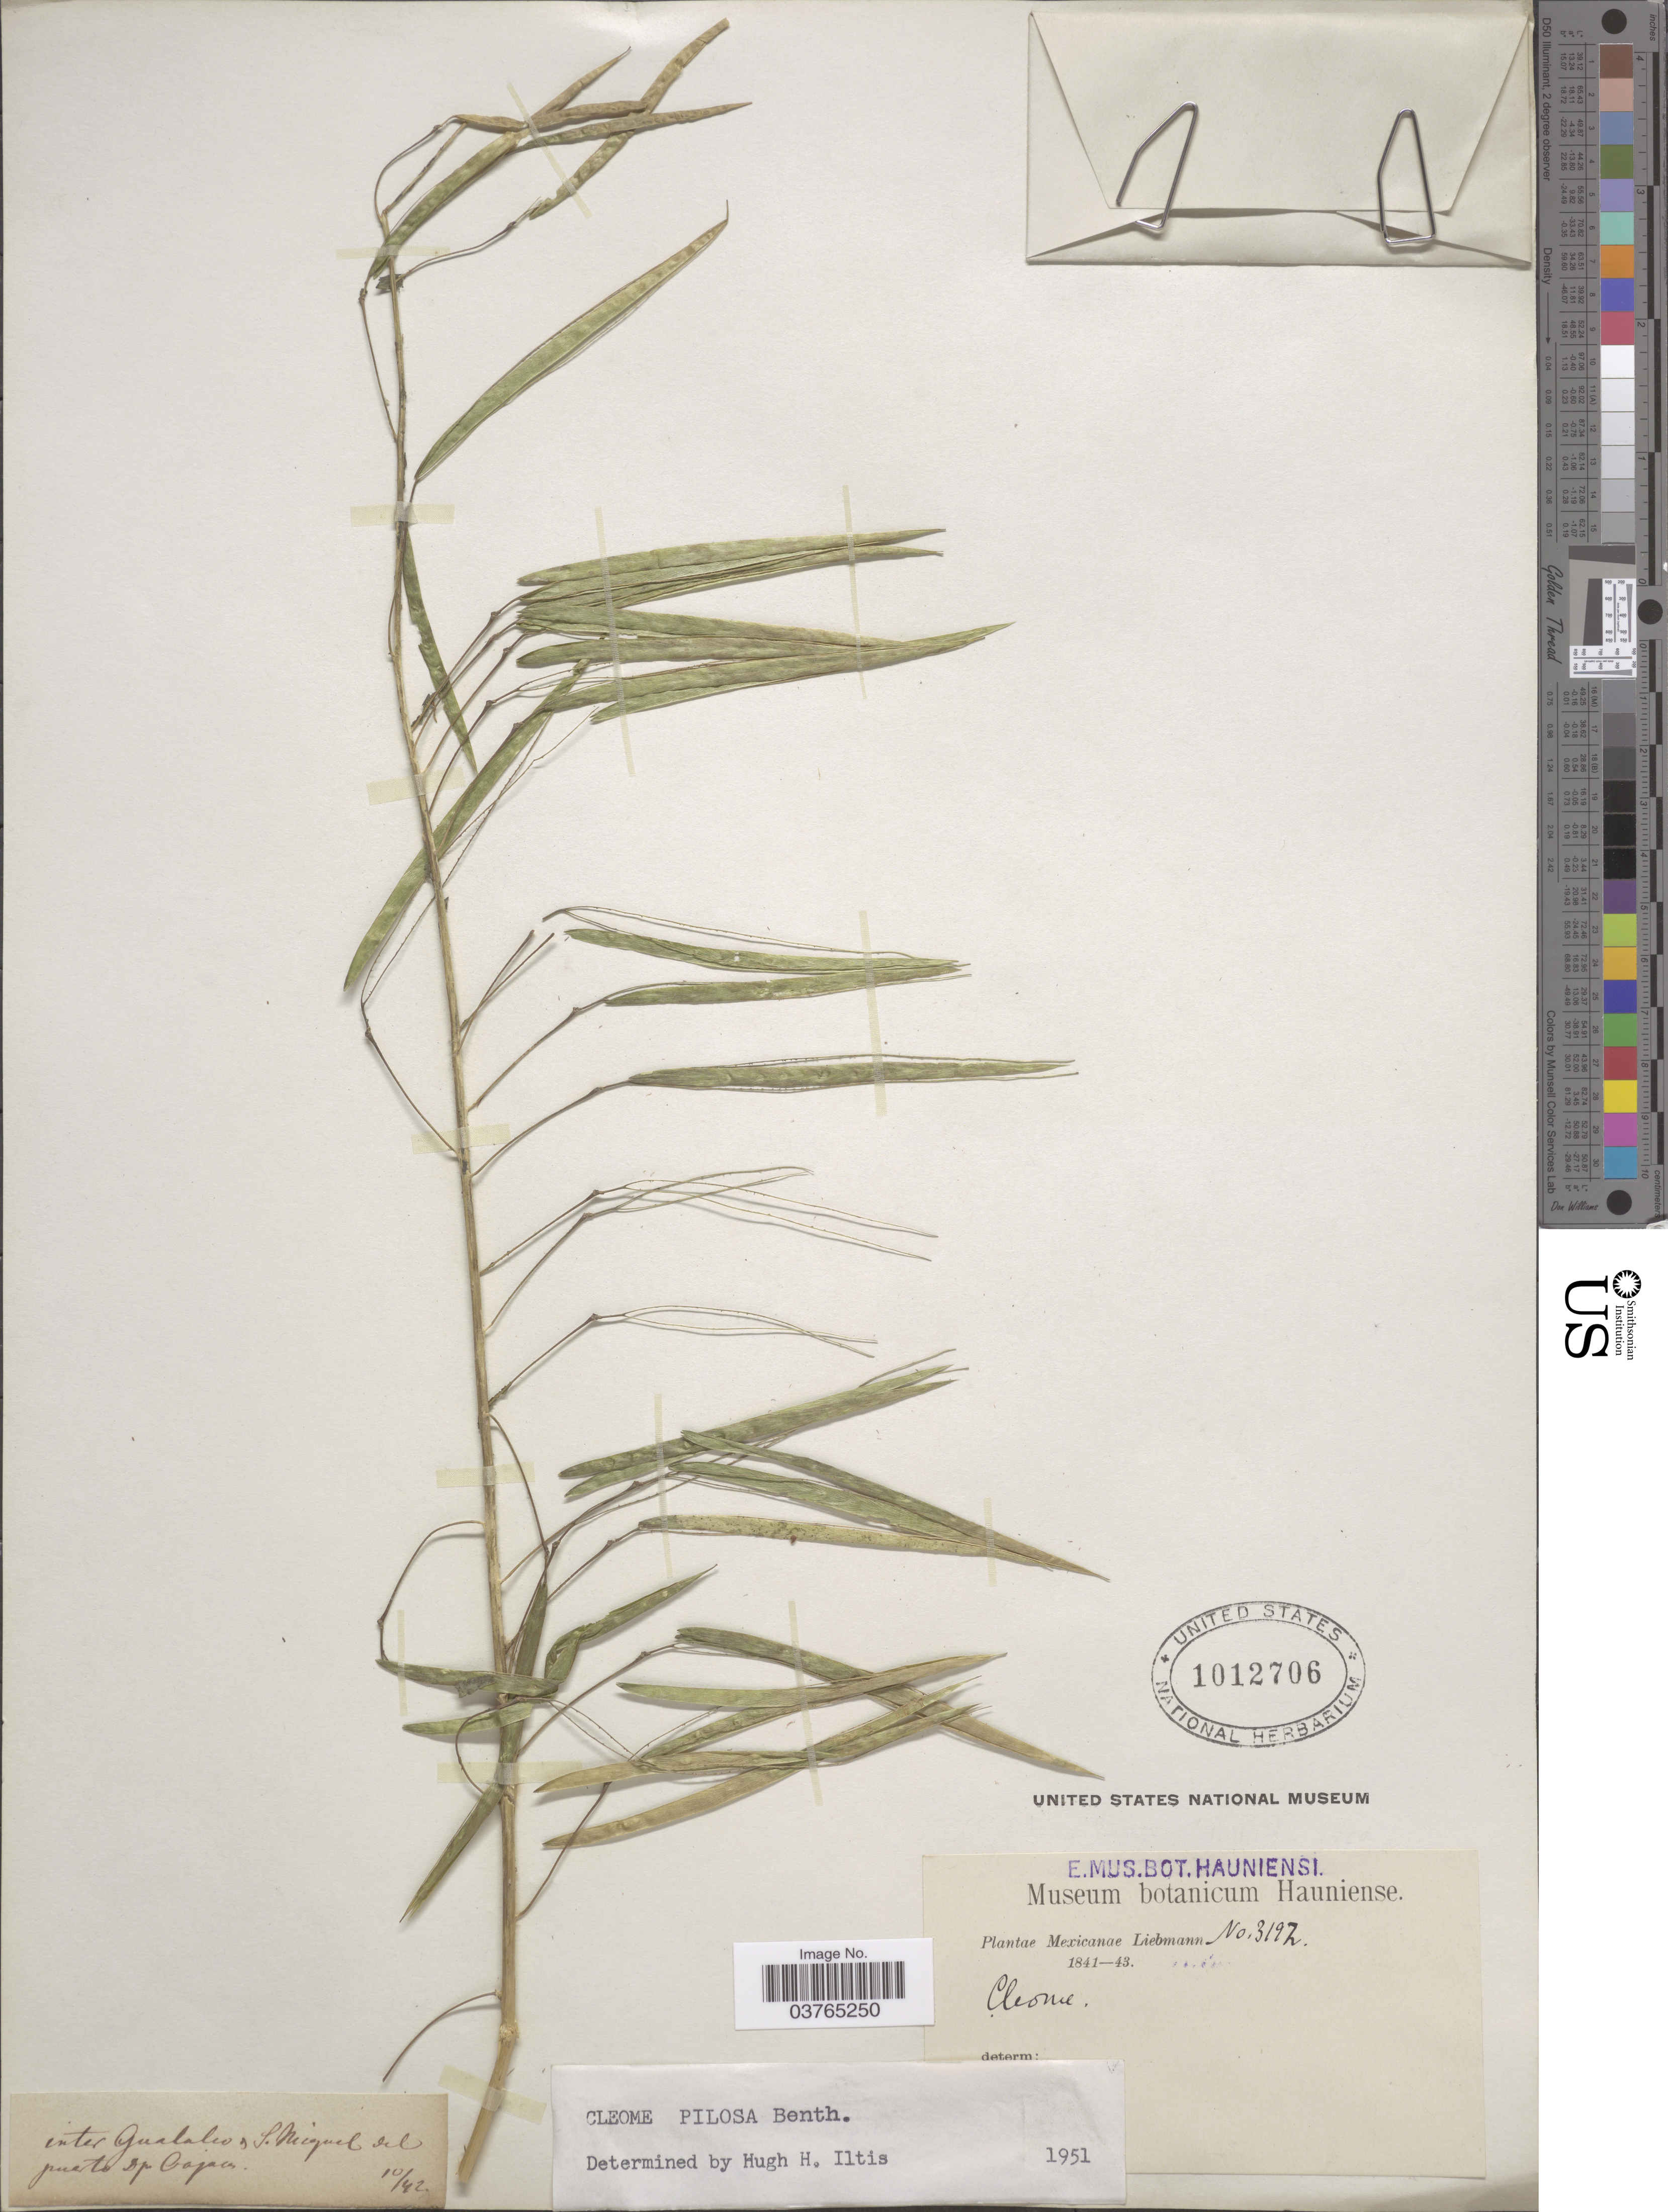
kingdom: Plantae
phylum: Tracheophyta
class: Magnoliopsida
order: Brassicales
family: Cleomaceae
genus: Cochranella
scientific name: Cochranella pilosa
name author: (Benth.) E.M. McGinty & Roalson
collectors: Liebmann, --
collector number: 3192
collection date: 1942-10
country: Mexico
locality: Inter Guatalco et S. Miguel del puerto Dp. Oajaca.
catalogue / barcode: US 1012706